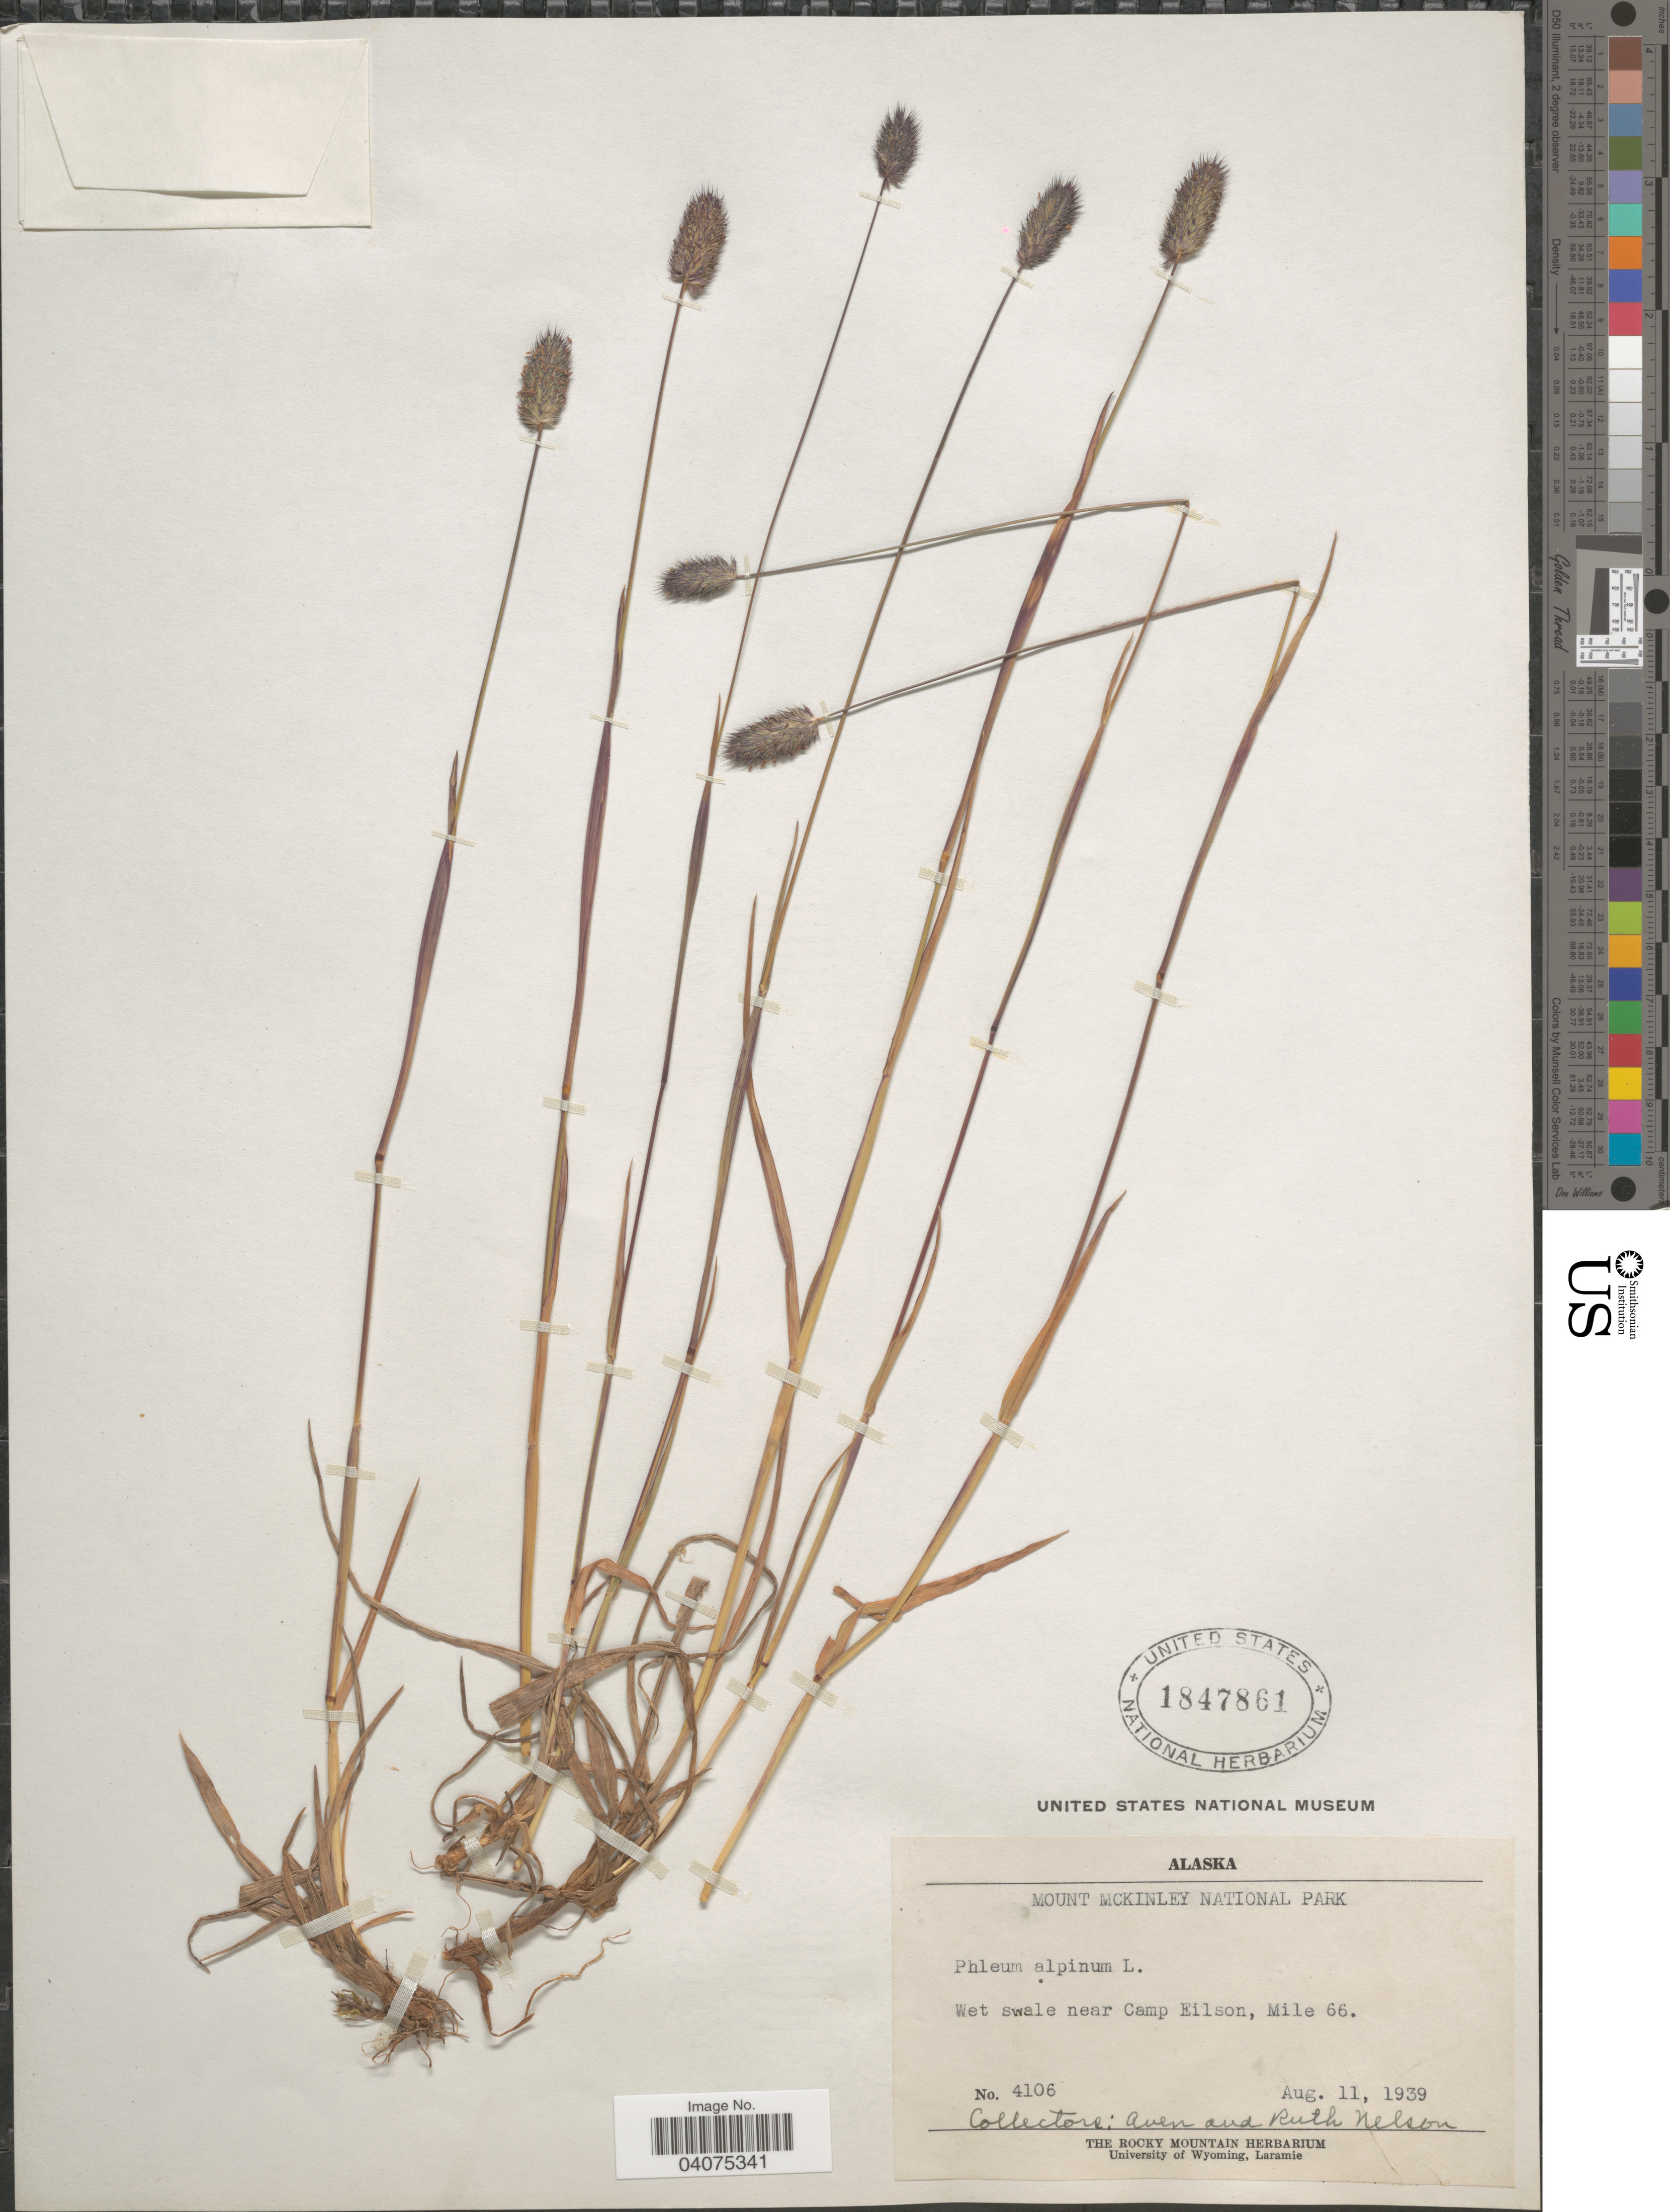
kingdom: Plantae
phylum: Tracheophyta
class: Liliopsida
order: Poales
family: Poaceae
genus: Phleum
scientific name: Phleum alpinum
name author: L.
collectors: A. Nelson & R. A. Nelson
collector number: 4106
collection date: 1939-08-11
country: United States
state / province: Alaska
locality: Mount McKinley National Park. Wet swale near Camp Eilson, Mile 66.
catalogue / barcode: US 1847861